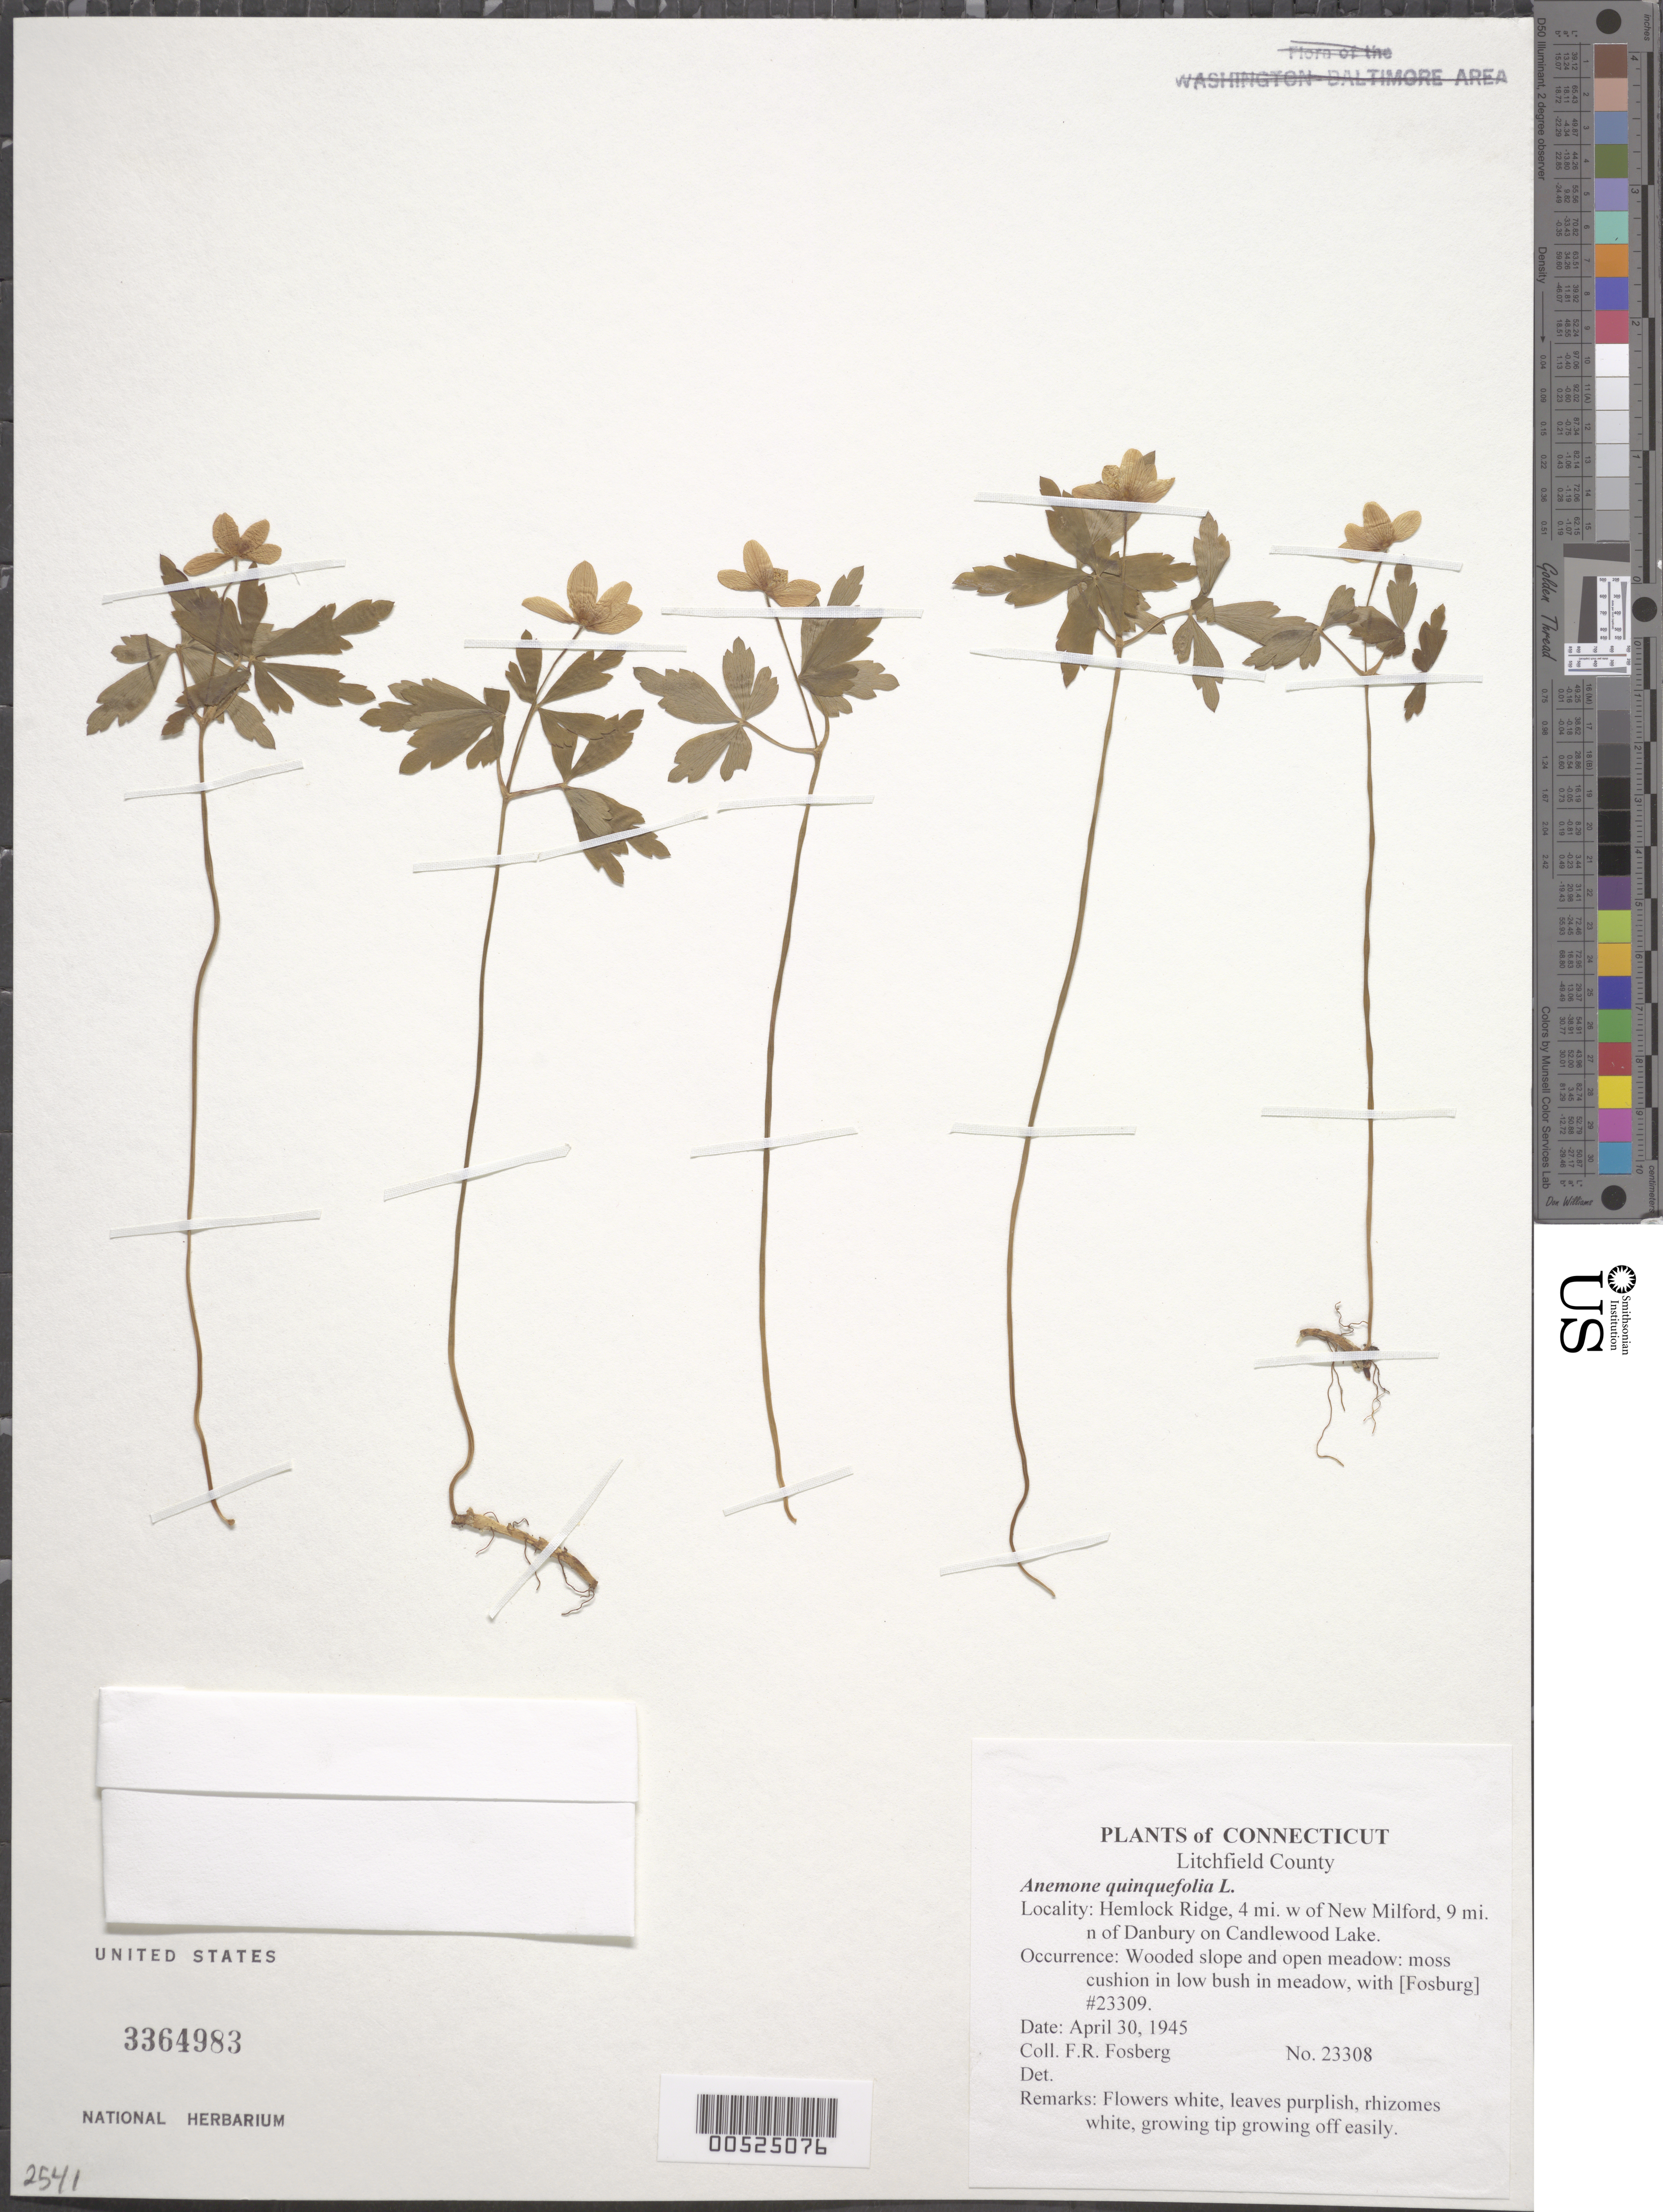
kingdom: Plantae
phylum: Tracheophyta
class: Magnoliopsida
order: Ranunculales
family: Ranunculaceae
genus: Anemone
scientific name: Anemone quinquefolia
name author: L.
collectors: F. R. Fosberg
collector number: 23308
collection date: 1945-04-30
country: United States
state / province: Connecticut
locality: Litchfield County. Hemlock Ridge, 4 mi. w of New Milford, 9 mi. n of Danbury on Candlewood Lake.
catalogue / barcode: US 3364983